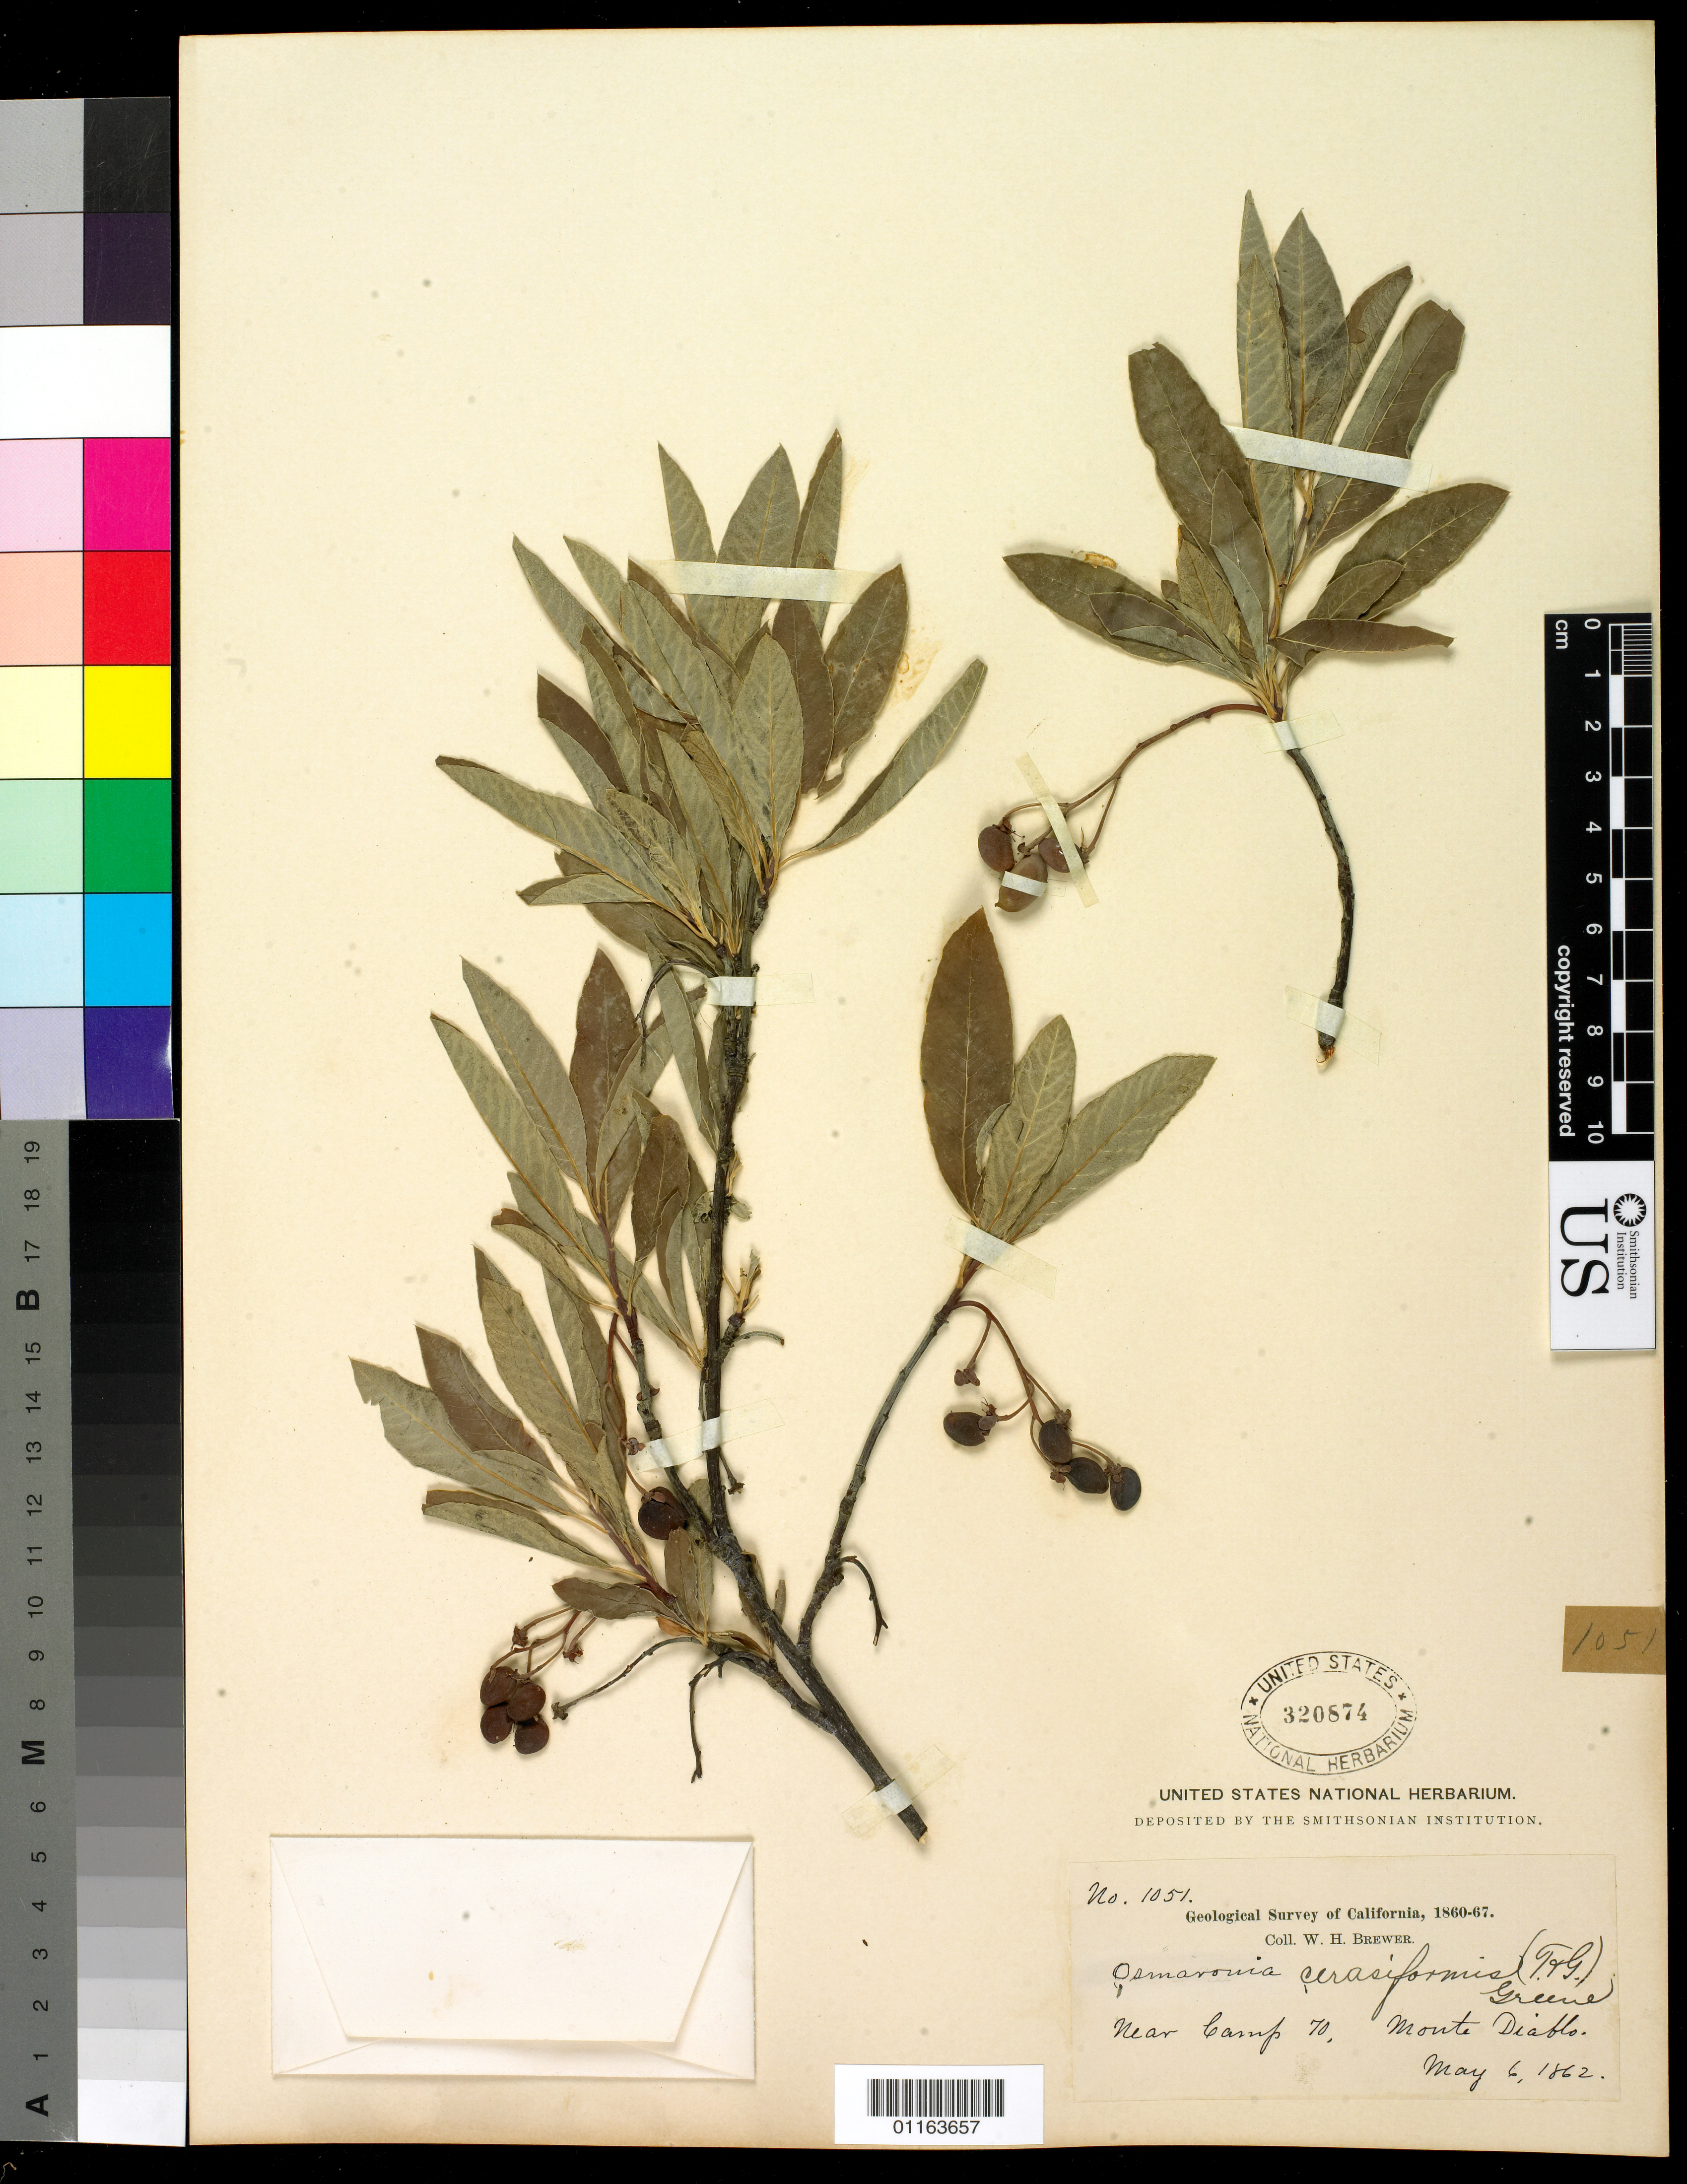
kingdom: Plantae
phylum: Tracheophyta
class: Magnoliopsida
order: Rosales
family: Rosaceae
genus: Oemleria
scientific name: Oemleria cerasiformis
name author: (Torr. & A. Gray ex Hook. & Arn.) J.W. Landon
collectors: W. H. Brewer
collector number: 1051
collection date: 1862-05-06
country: United States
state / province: California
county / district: Contra Costa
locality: Near Camp 70, Monte Diablo.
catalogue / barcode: US 320874